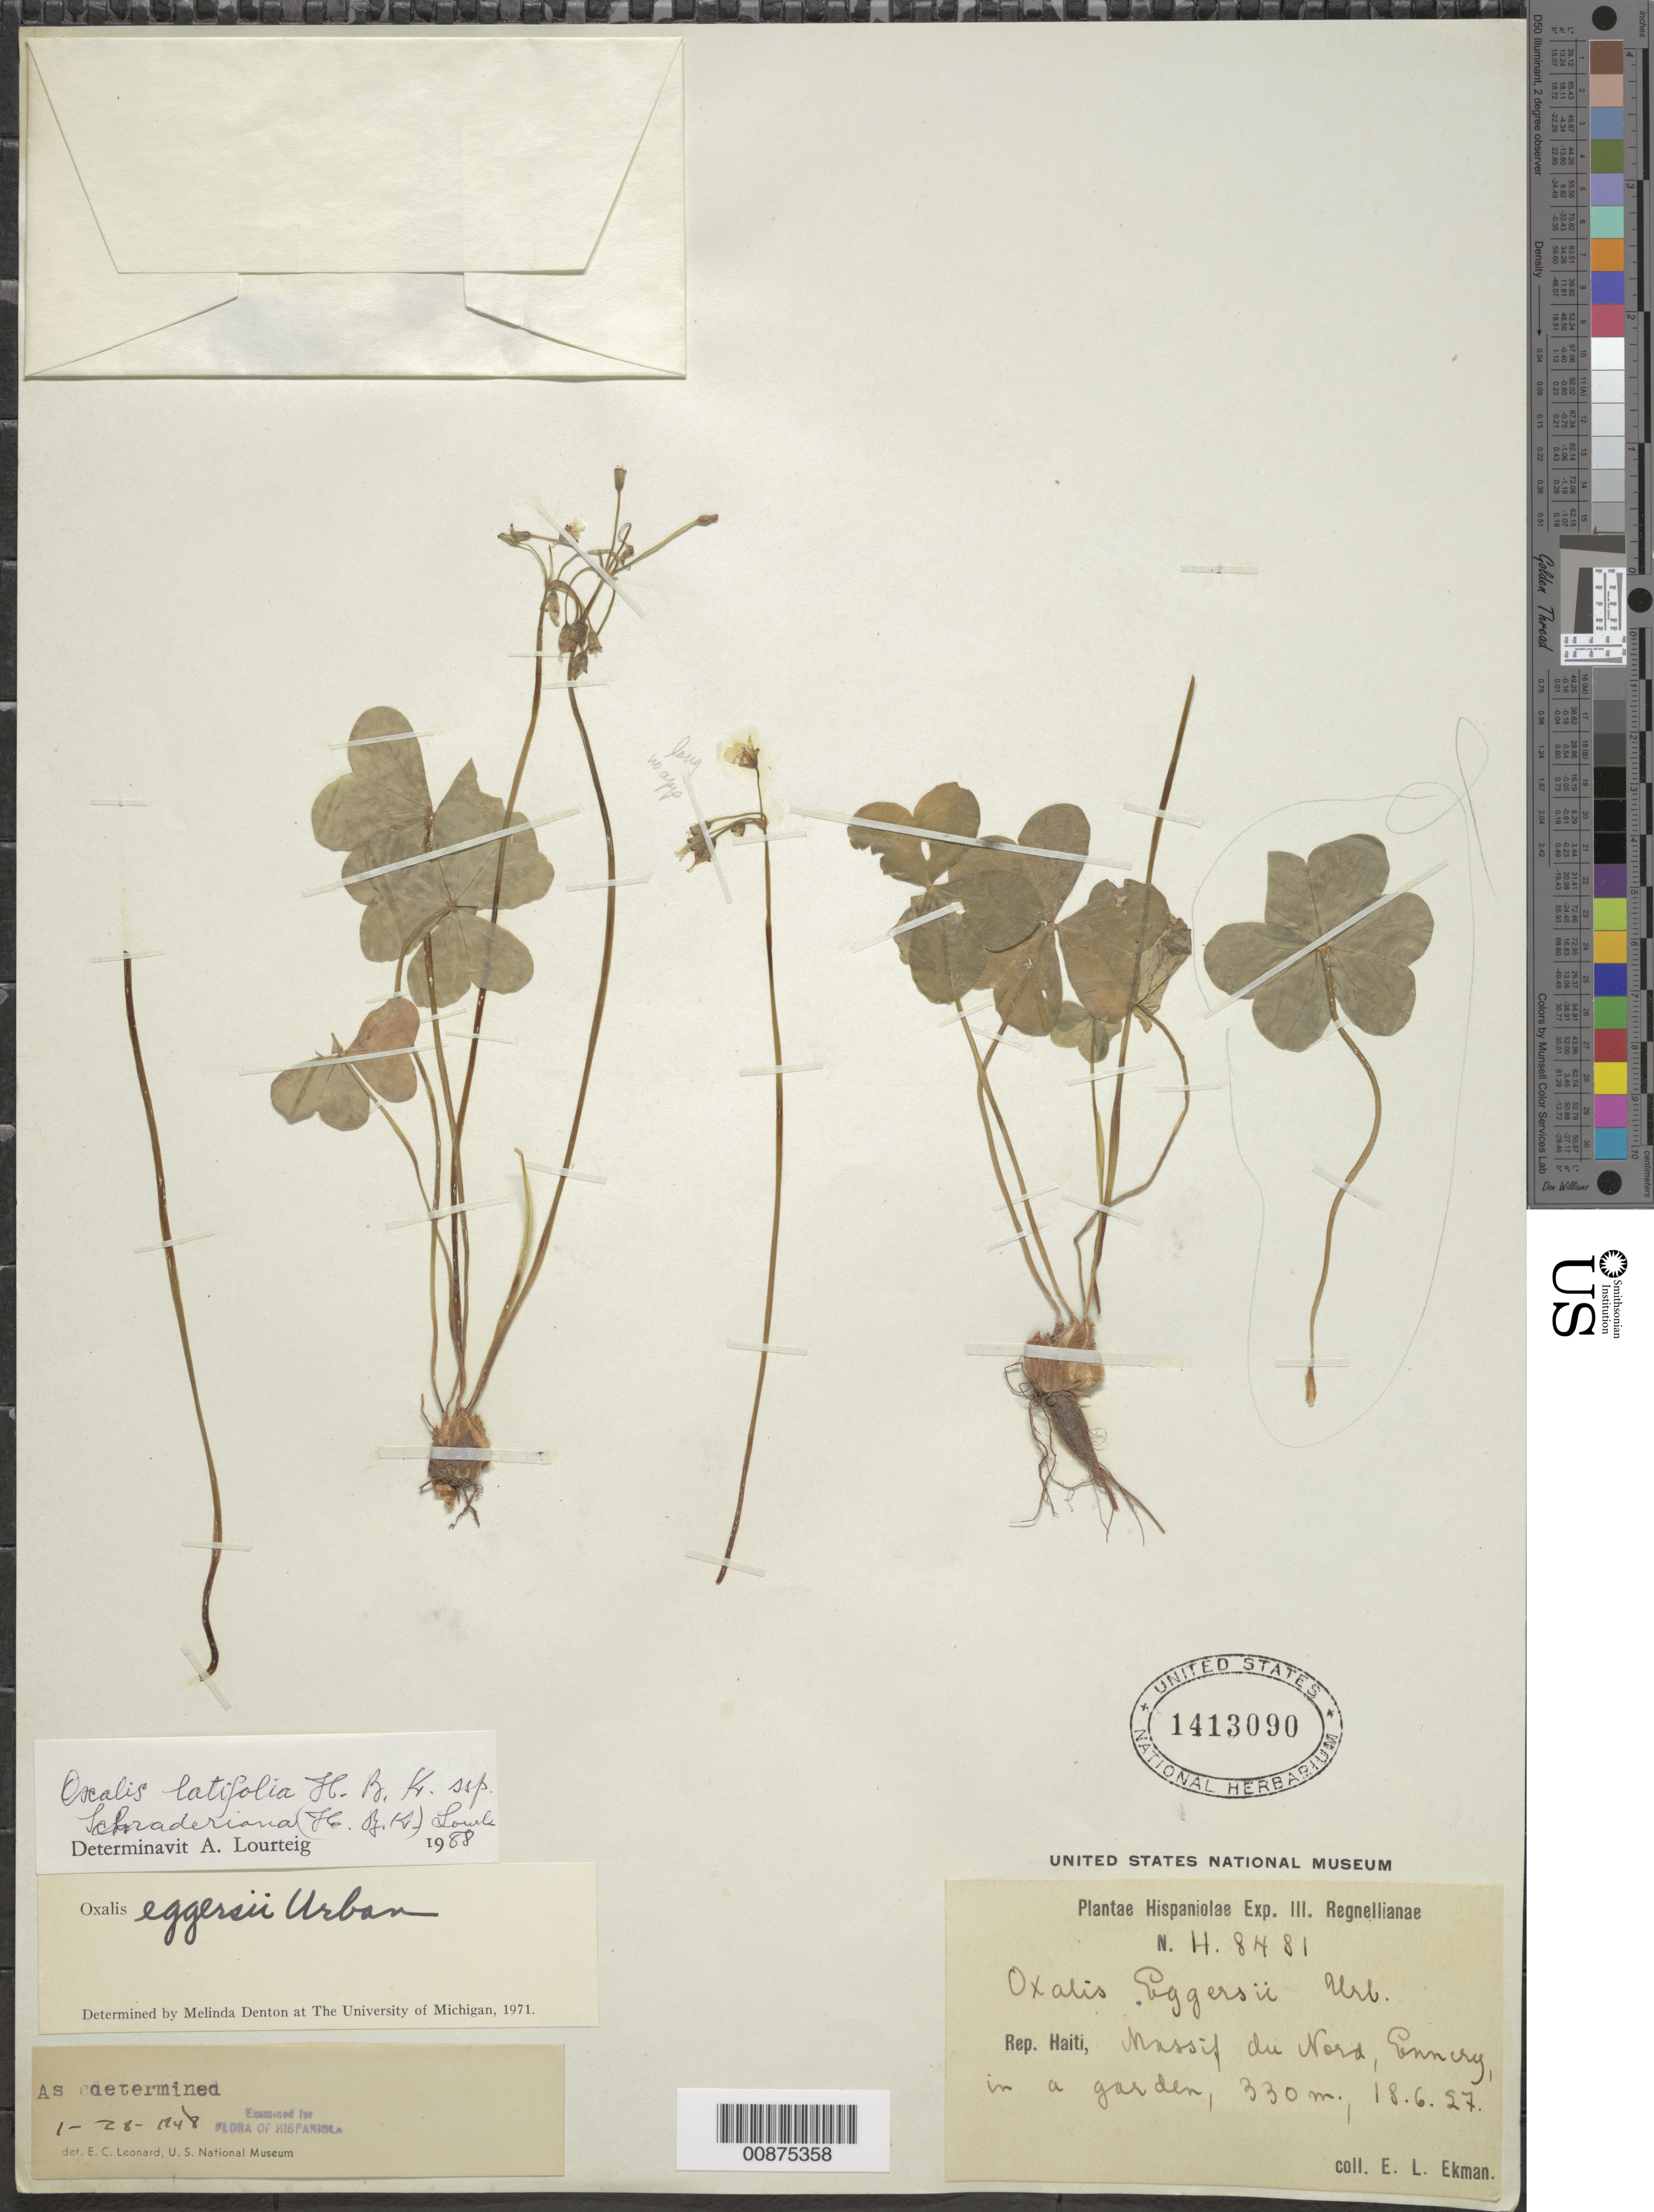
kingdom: Plantae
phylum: Tracheophyta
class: Magnoliopsida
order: Oxalidales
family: Oxalidaceae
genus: Oxalis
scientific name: Oxalis latifolia subsp. schraderiana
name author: (Kunth) Lourteig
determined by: Lourteig, A.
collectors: E. L. Ekman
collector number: H 8481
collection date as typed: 18 Jun 1927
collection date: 1927-06-18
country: Haiti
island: Hispaniola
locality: Massif du Nord, Ennery.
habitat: In a garden.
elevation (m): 330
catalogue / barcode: US 1413090